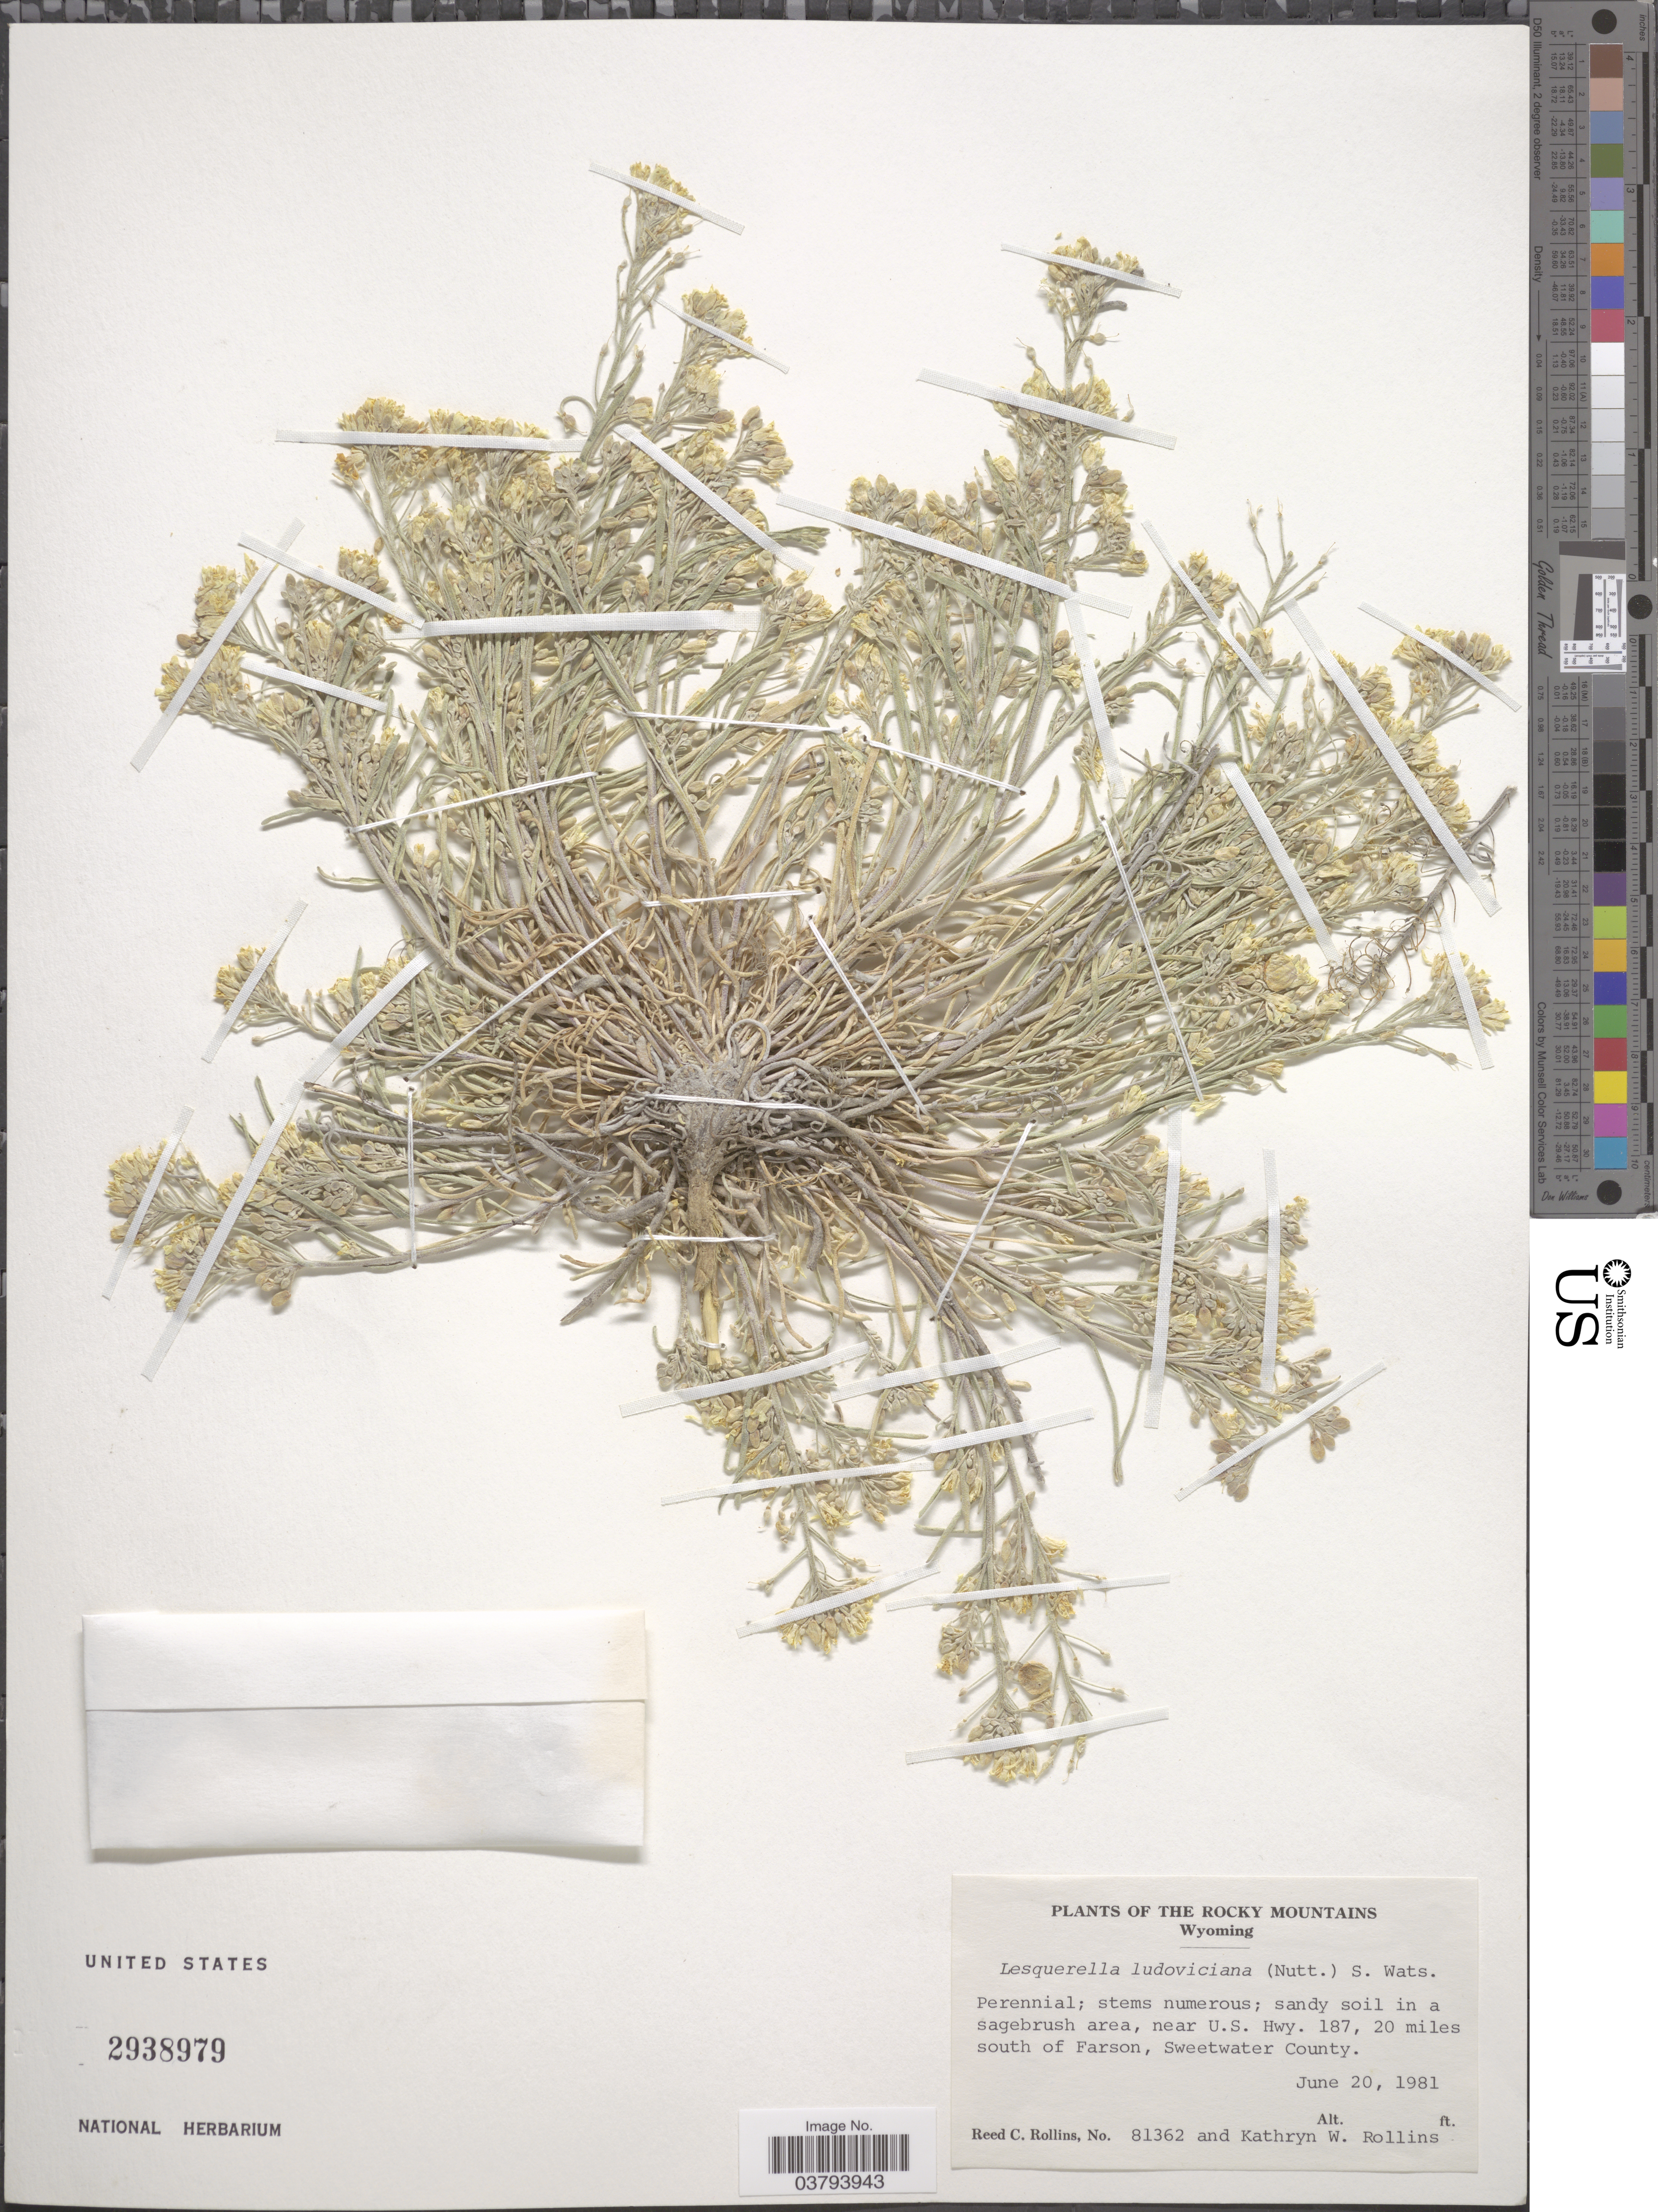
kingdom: Plantae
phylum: Tracheophyta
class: Magnoliopsida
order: Brassicales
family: Brassicaceae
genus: Lesquerella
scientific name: Lesquerella ludoviciana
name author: (Nutt.) S. Watson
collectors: R. C. Rollins & K. W. Rollins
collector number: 81362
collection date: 1981-06-20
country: United States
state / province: Wyoming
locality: The Rocky Mountains, near U.S. Hwy. 187, 20 miles south of Farson, Sweetwater County.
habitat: sandy soil in a sagebrush area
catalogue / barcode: US 2938979